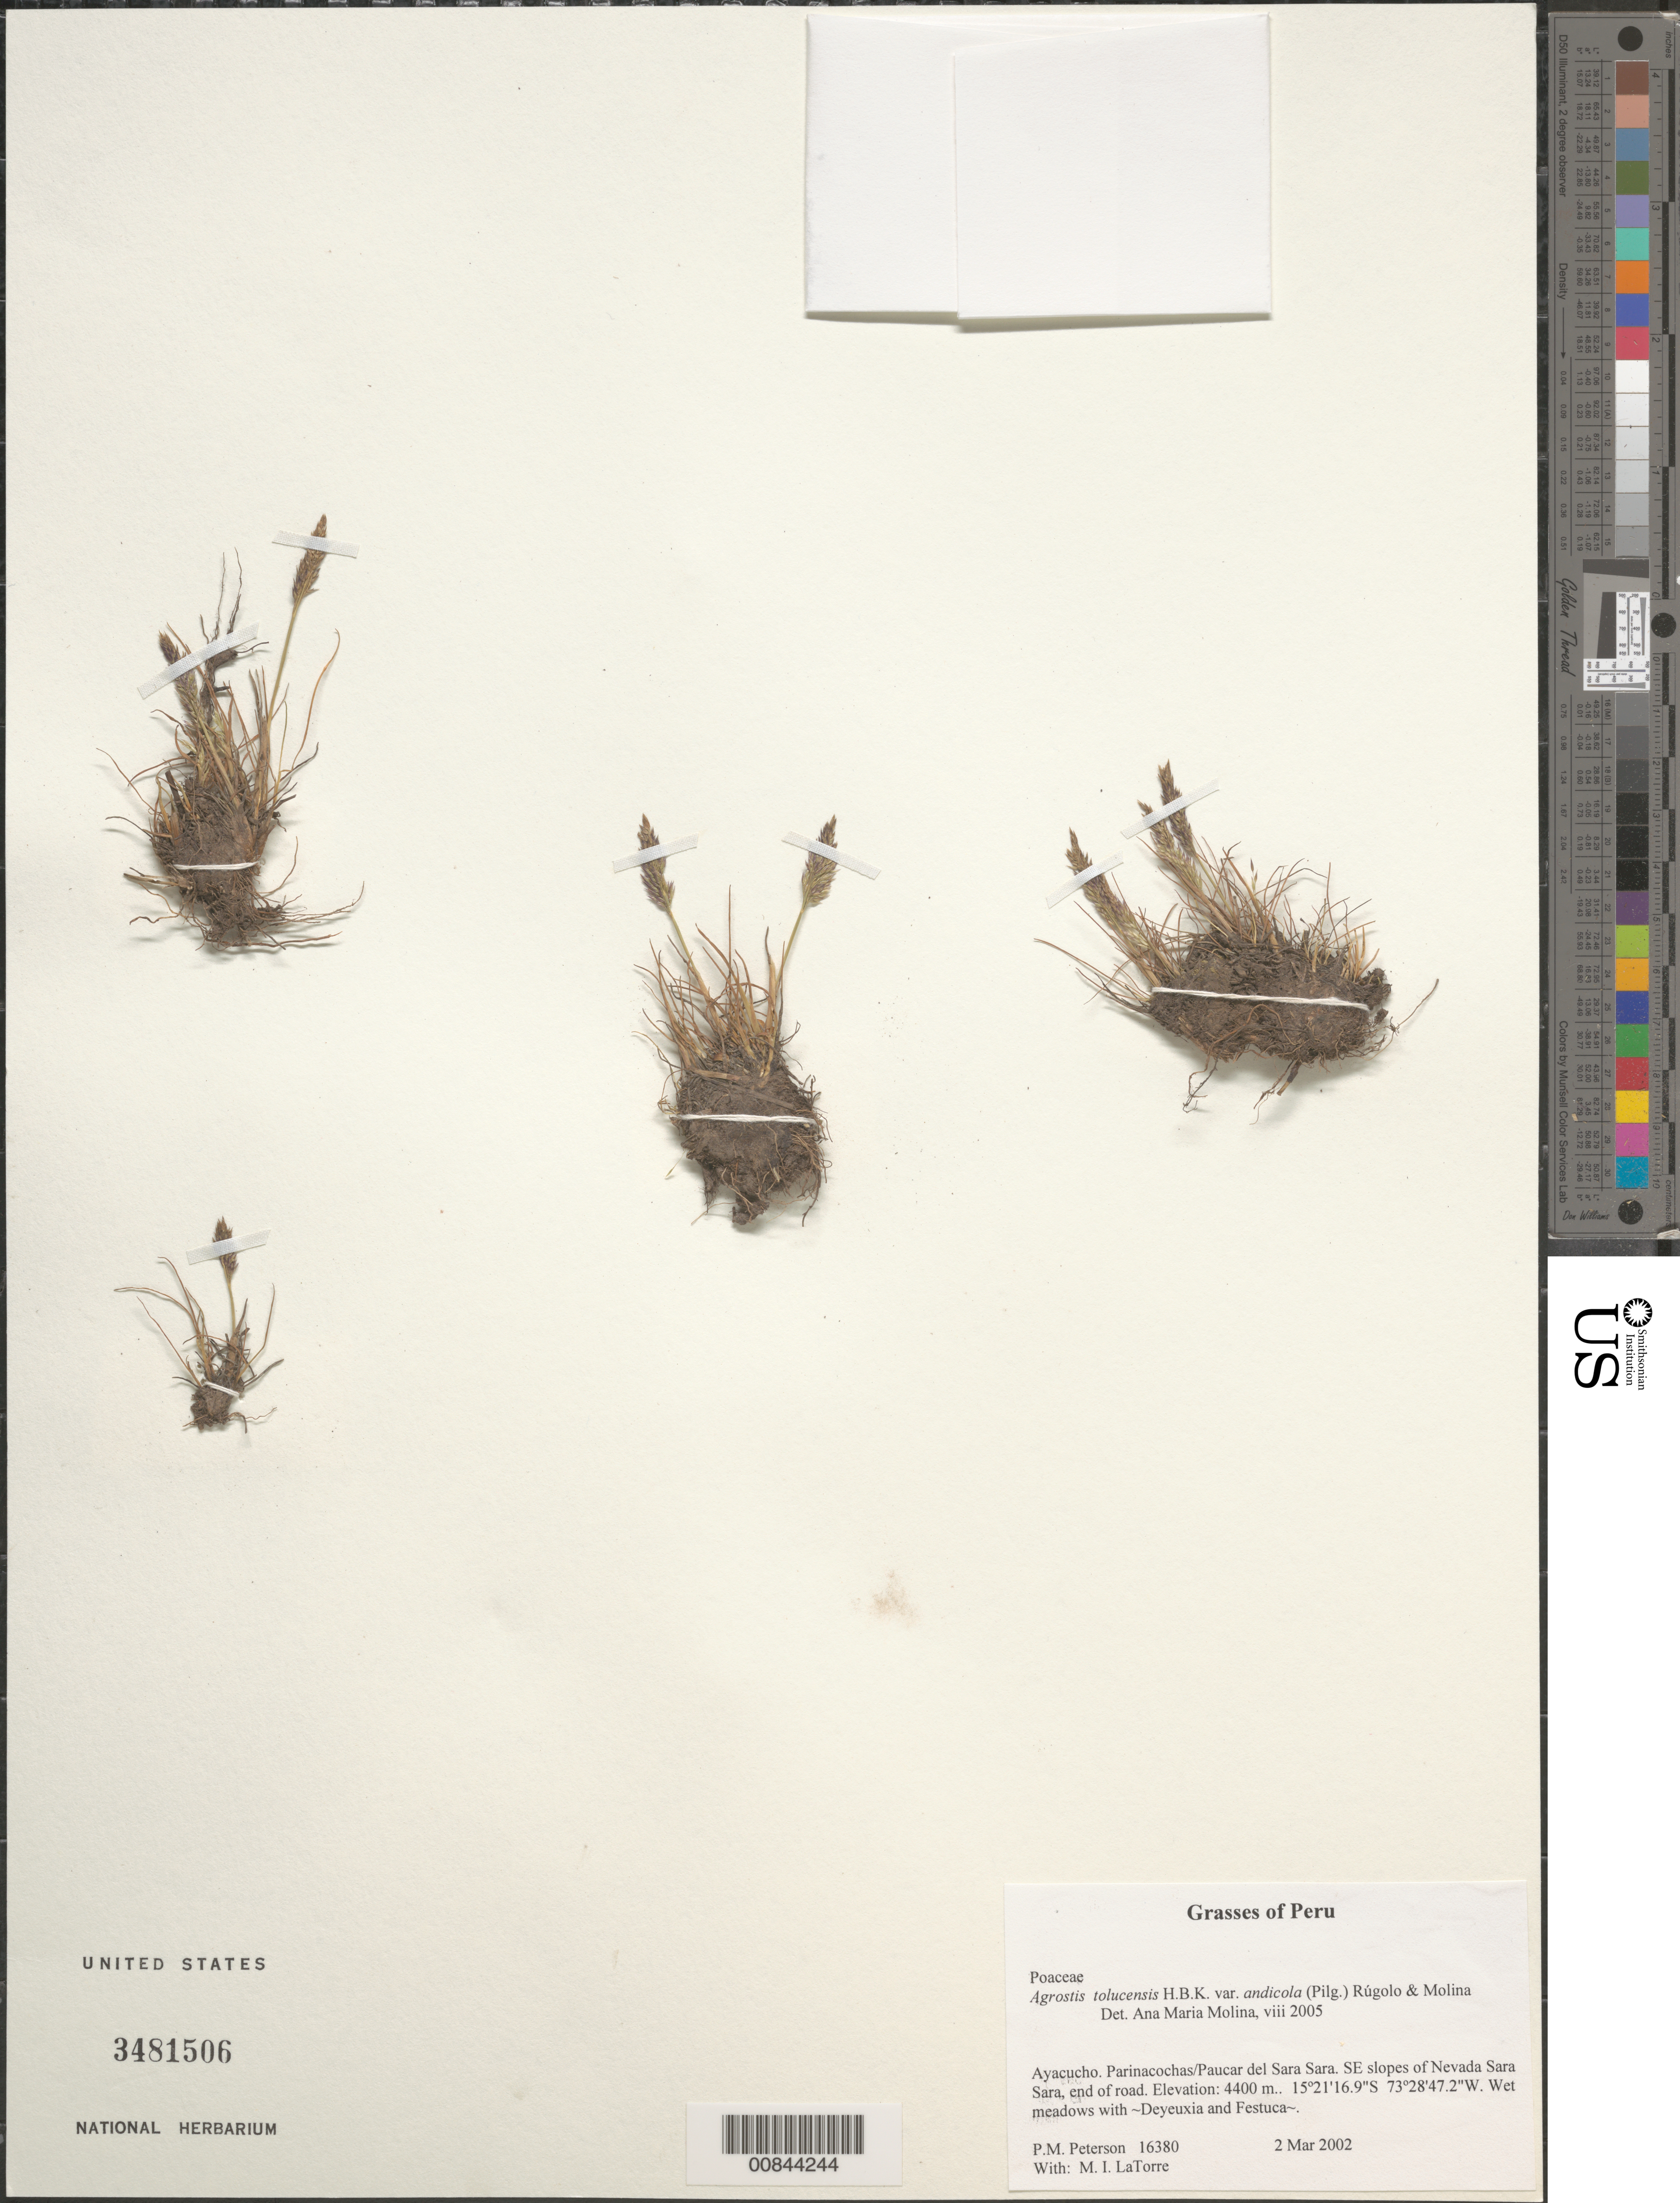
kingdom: Plantae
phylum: Tracheophyta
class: Liliopsida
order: Poales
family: Poaceae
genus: Agrostis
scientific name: Agrostis tolucensis var. andicola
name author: (Pilg.) Rúgolo & A.M. Molina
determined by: Molina, Ana M. de R.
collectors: P. M. Peterson, M. I. La Torre, A. Ramírez & D. Susanibar Cruz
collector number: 16380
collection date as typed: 02 Mar 2002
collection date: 2002-03-02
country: Peru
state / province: Ayacucho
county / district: Parinacochas/Paucar del Sara Sara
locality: SE slopes of Nevada Sara Sara, end of road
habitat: Wet meadows with ~Deyeuxia and Festuca~.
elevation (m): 4400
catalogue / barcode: US 3481506